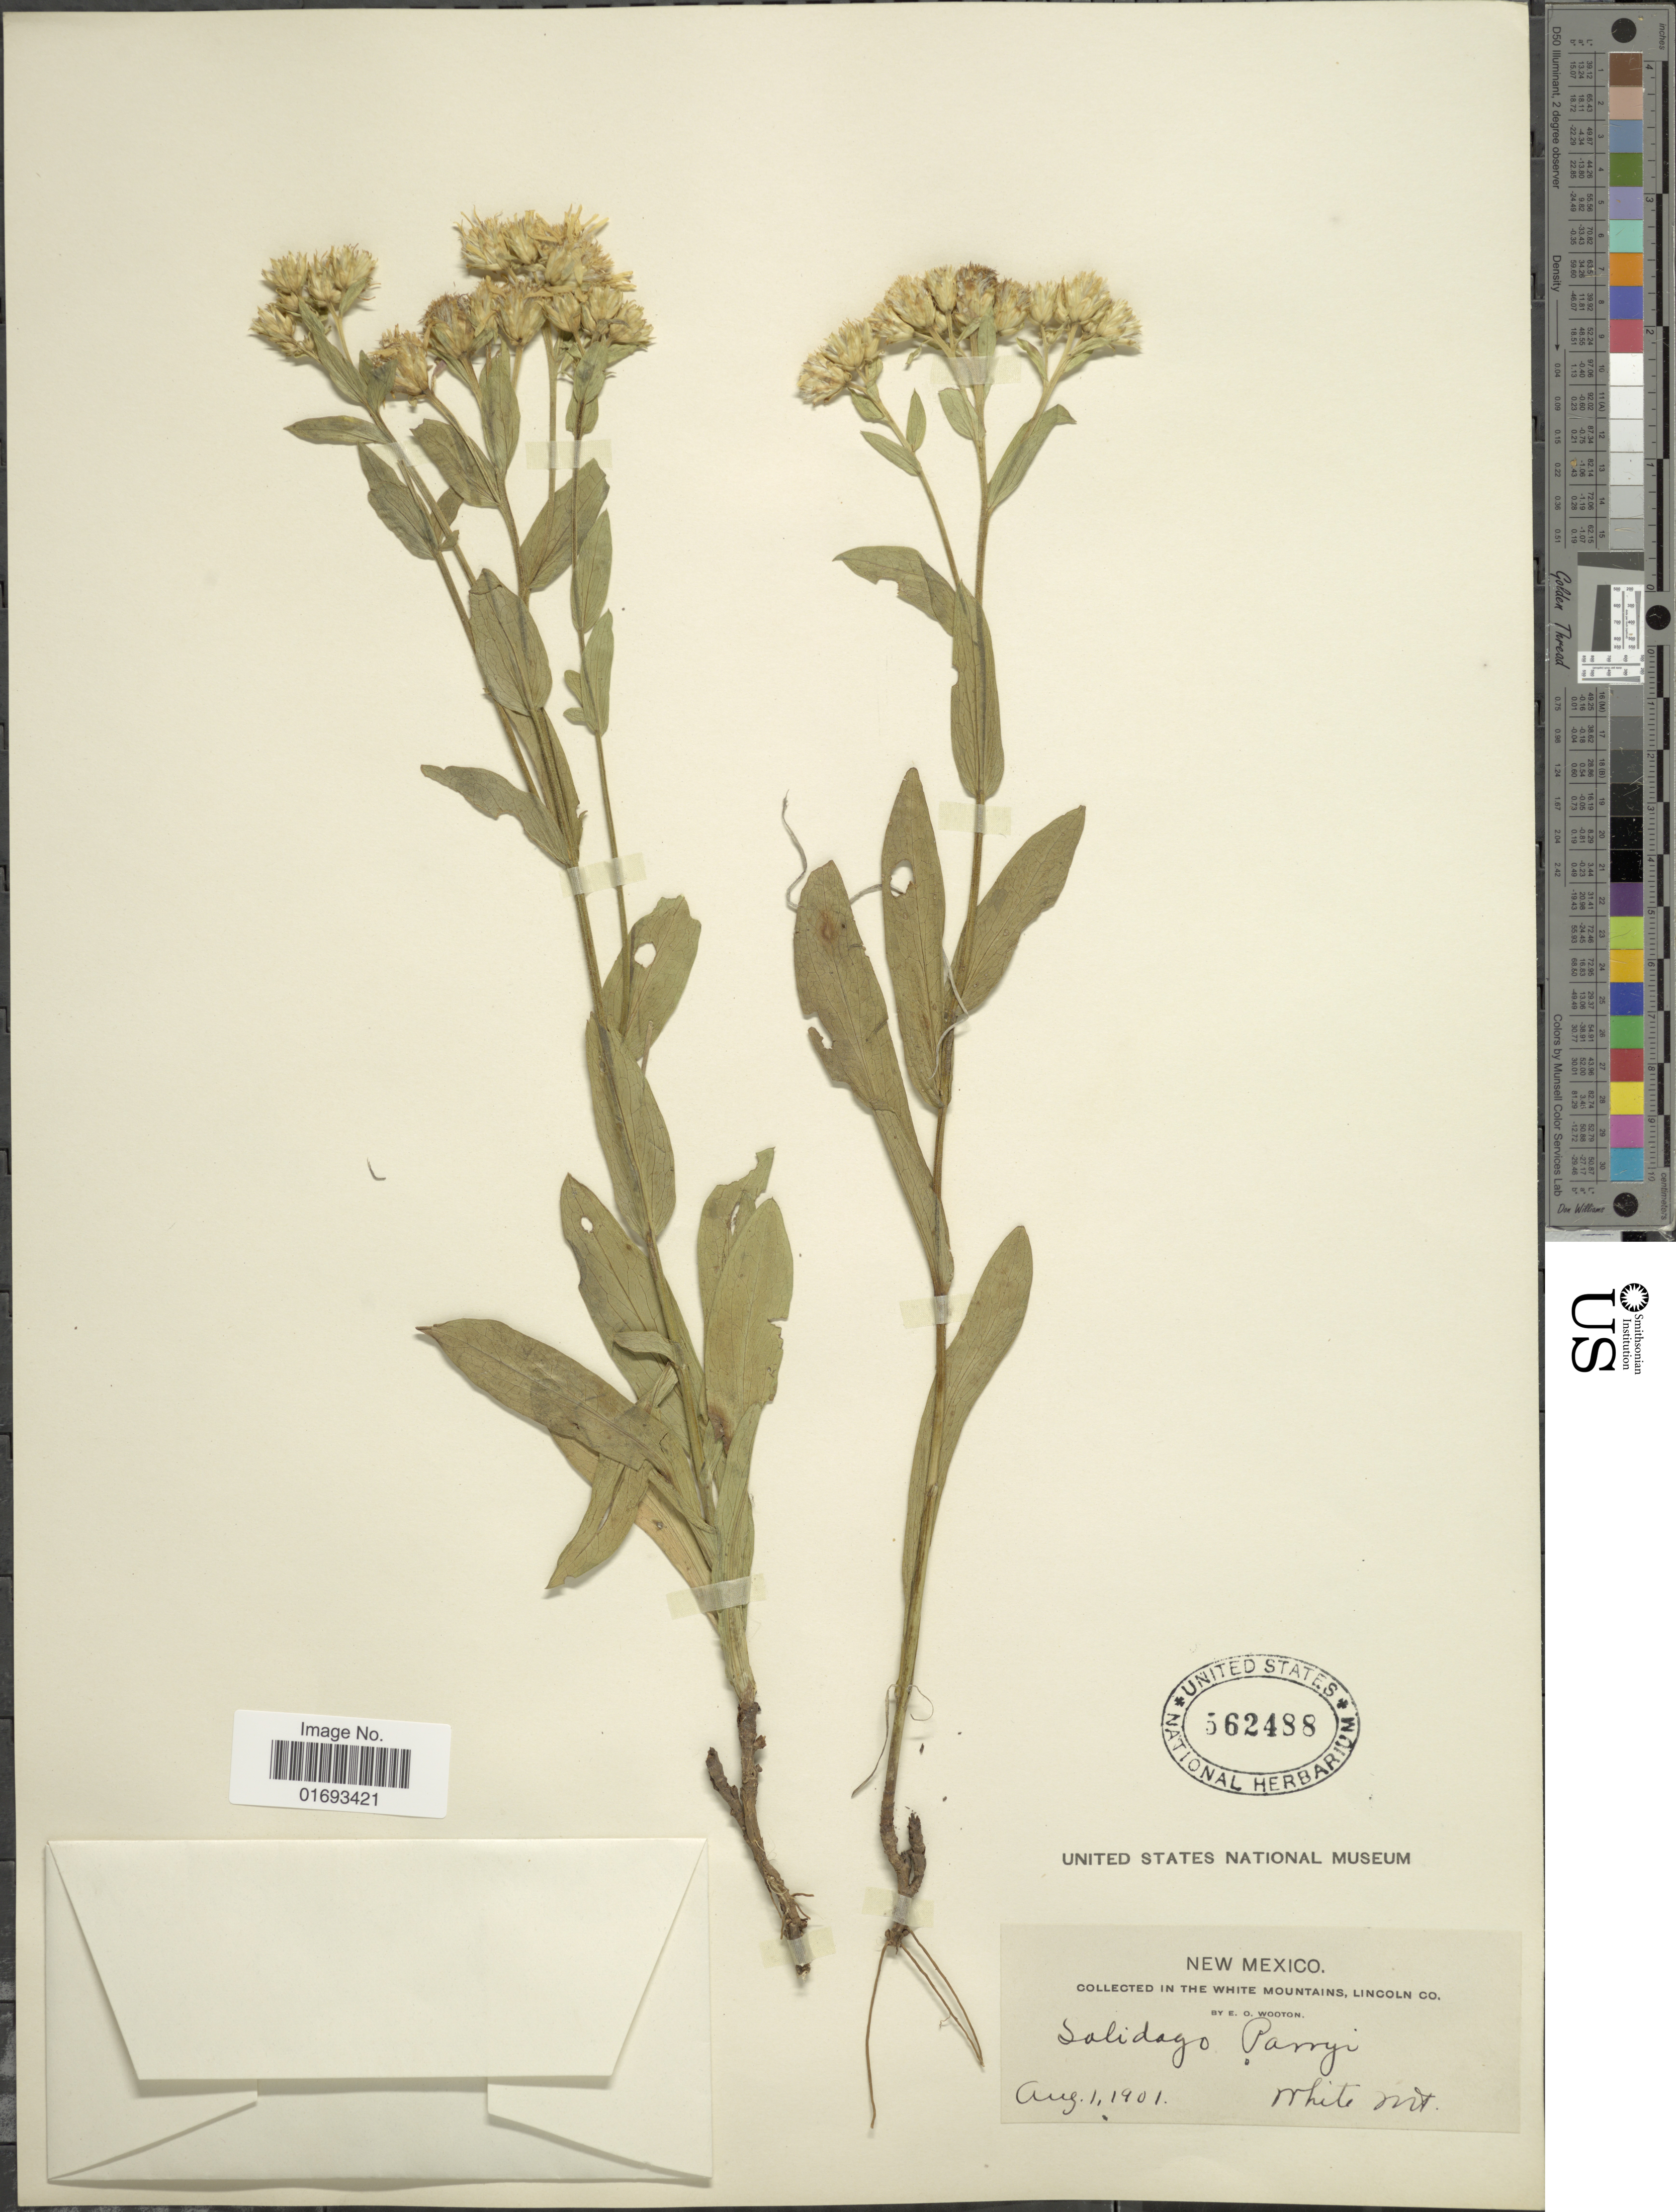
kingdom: Plantae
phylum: Tracheophyta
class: Magnoliopsida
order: Asterales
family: Asteraceae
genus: Oreochrysum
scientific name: Oreochrysum parryi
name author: (A. Gray) Rydb.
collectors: E. O. Wooton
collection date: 1901-08-01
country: United States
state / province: New Mexico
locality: White Mountains, Lincoln Co.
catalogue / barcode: US 562488